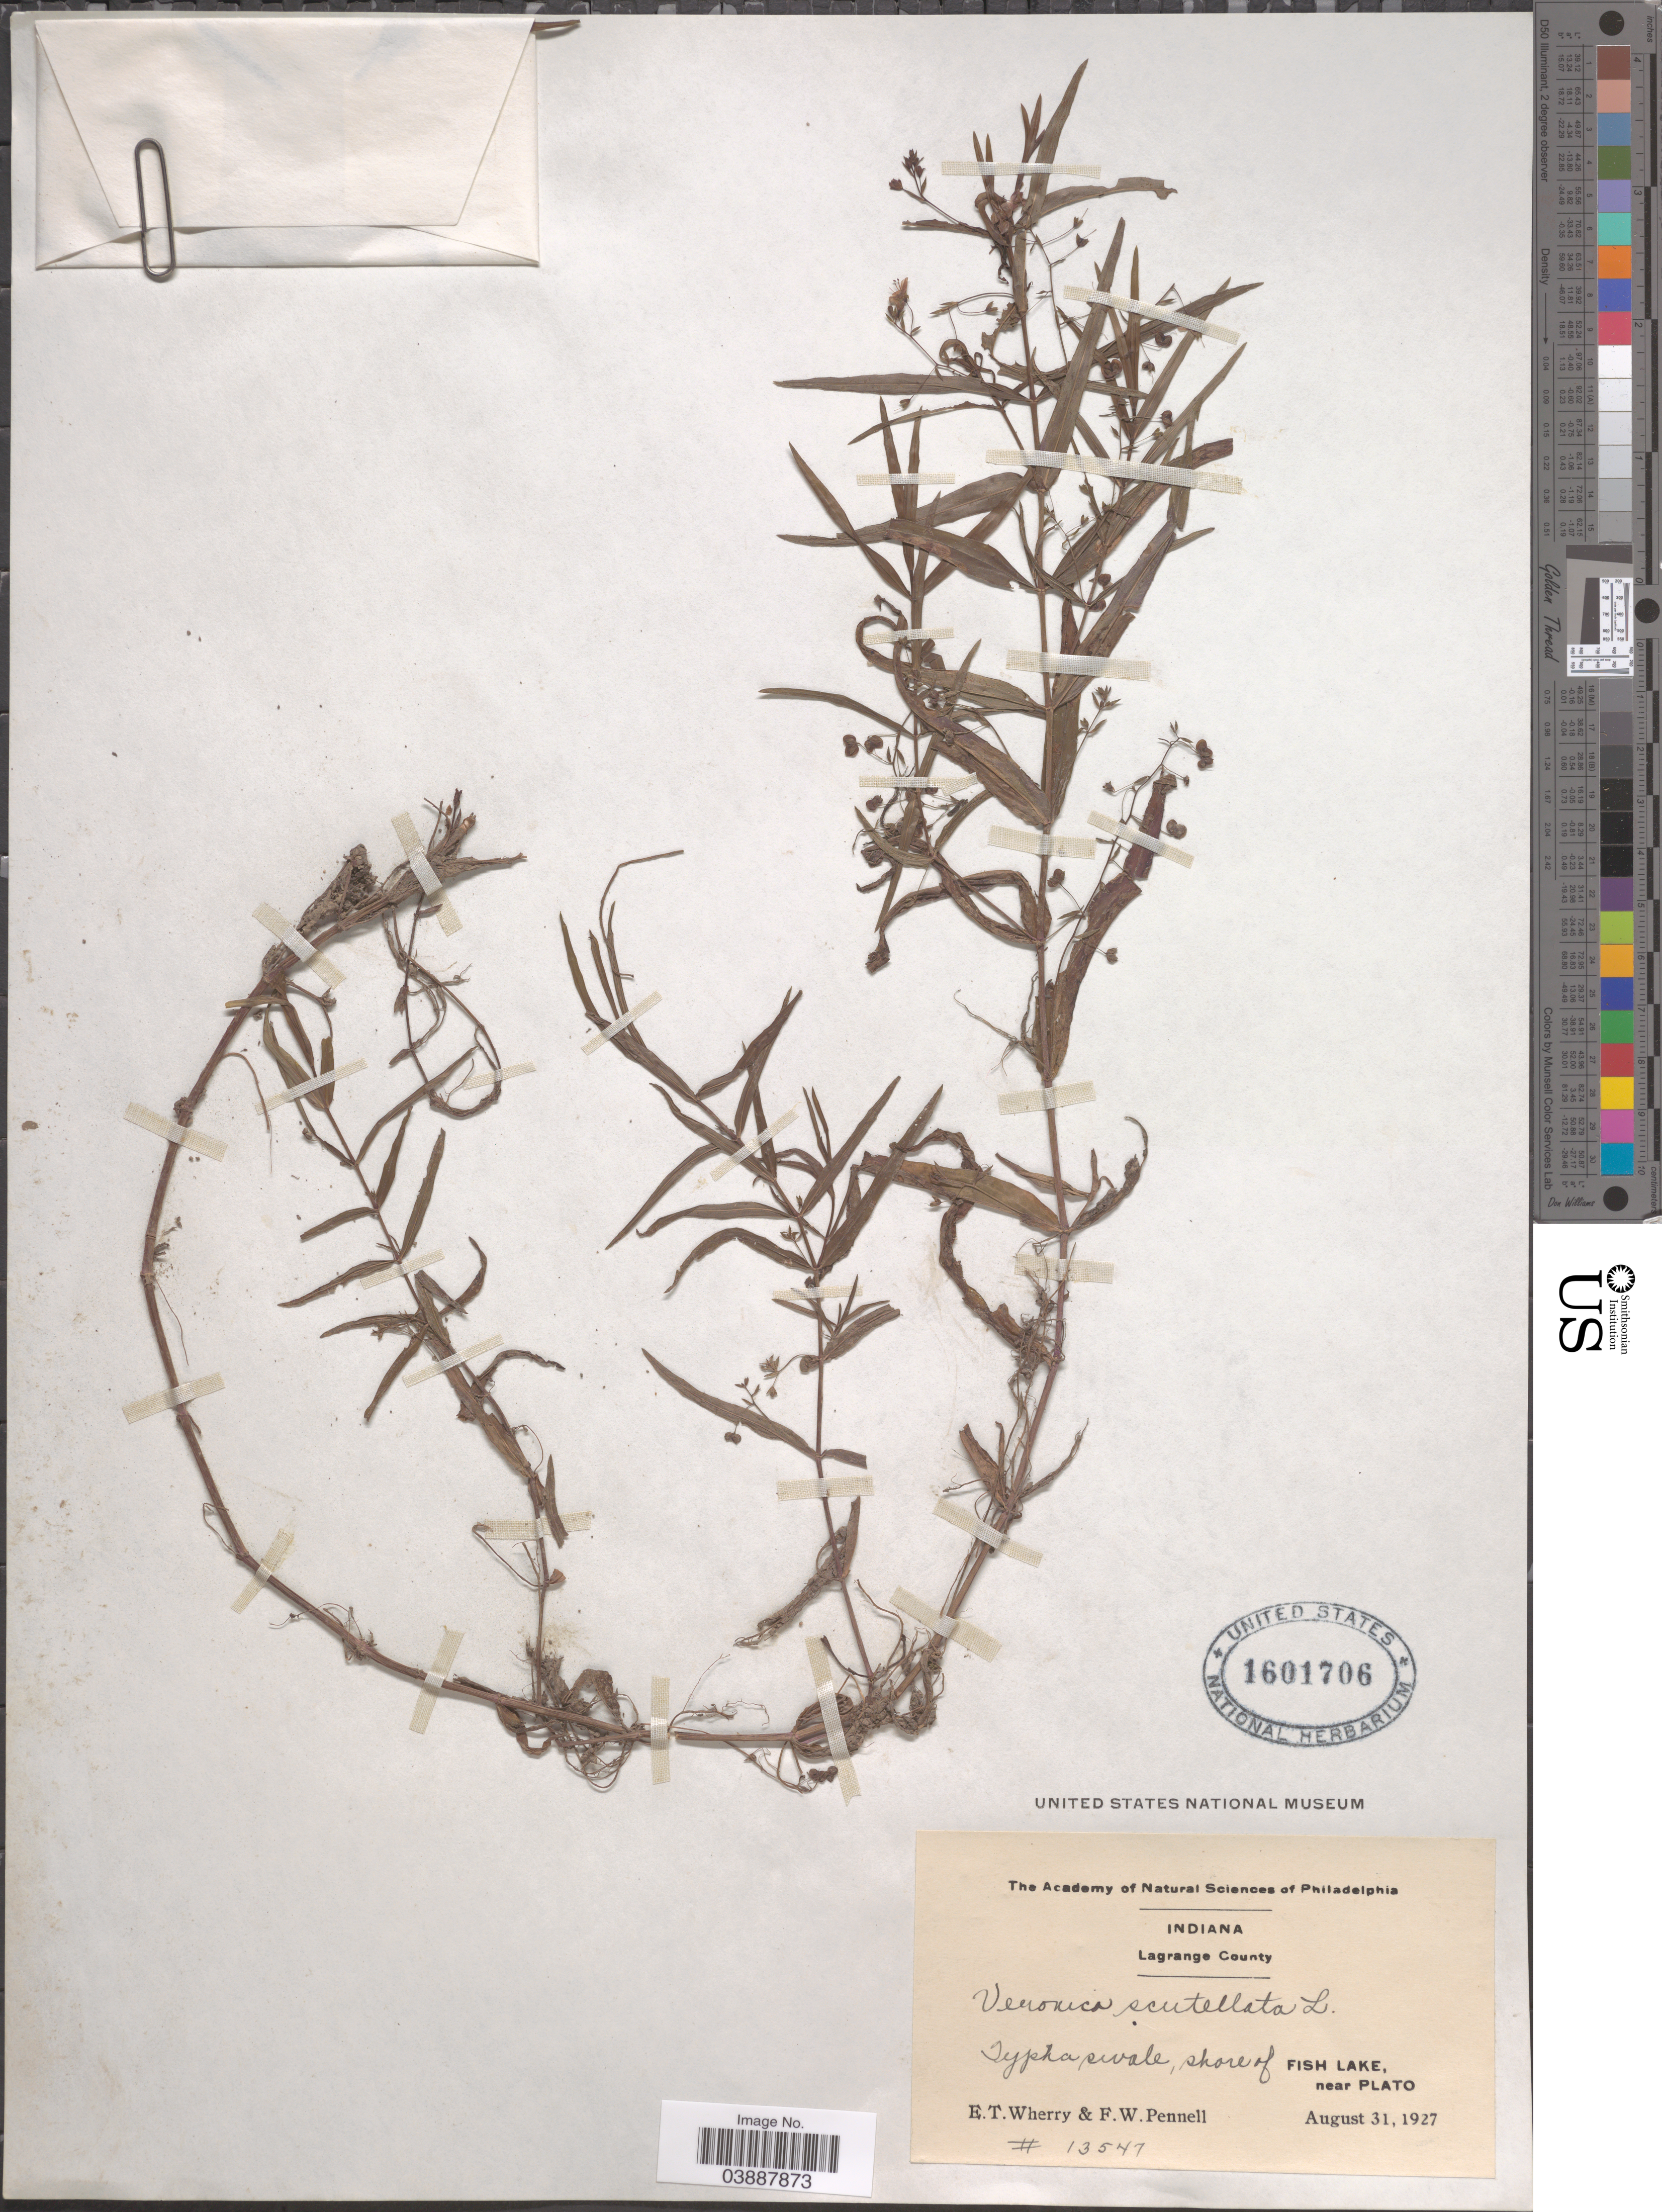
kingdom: Plantae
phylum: Tracheophyta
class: Magnoliopsida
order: Lamiales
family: Plantaginaceae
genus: Veronica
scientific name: Veronica scutellata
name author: L.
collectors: E. T. Wherry & F. W. Pennell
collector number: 13547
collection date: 1927-08-31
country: United States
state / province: Indiana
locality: Lagrange County. Shore of Fish Lake, near Plato.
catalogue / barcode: US 1601706